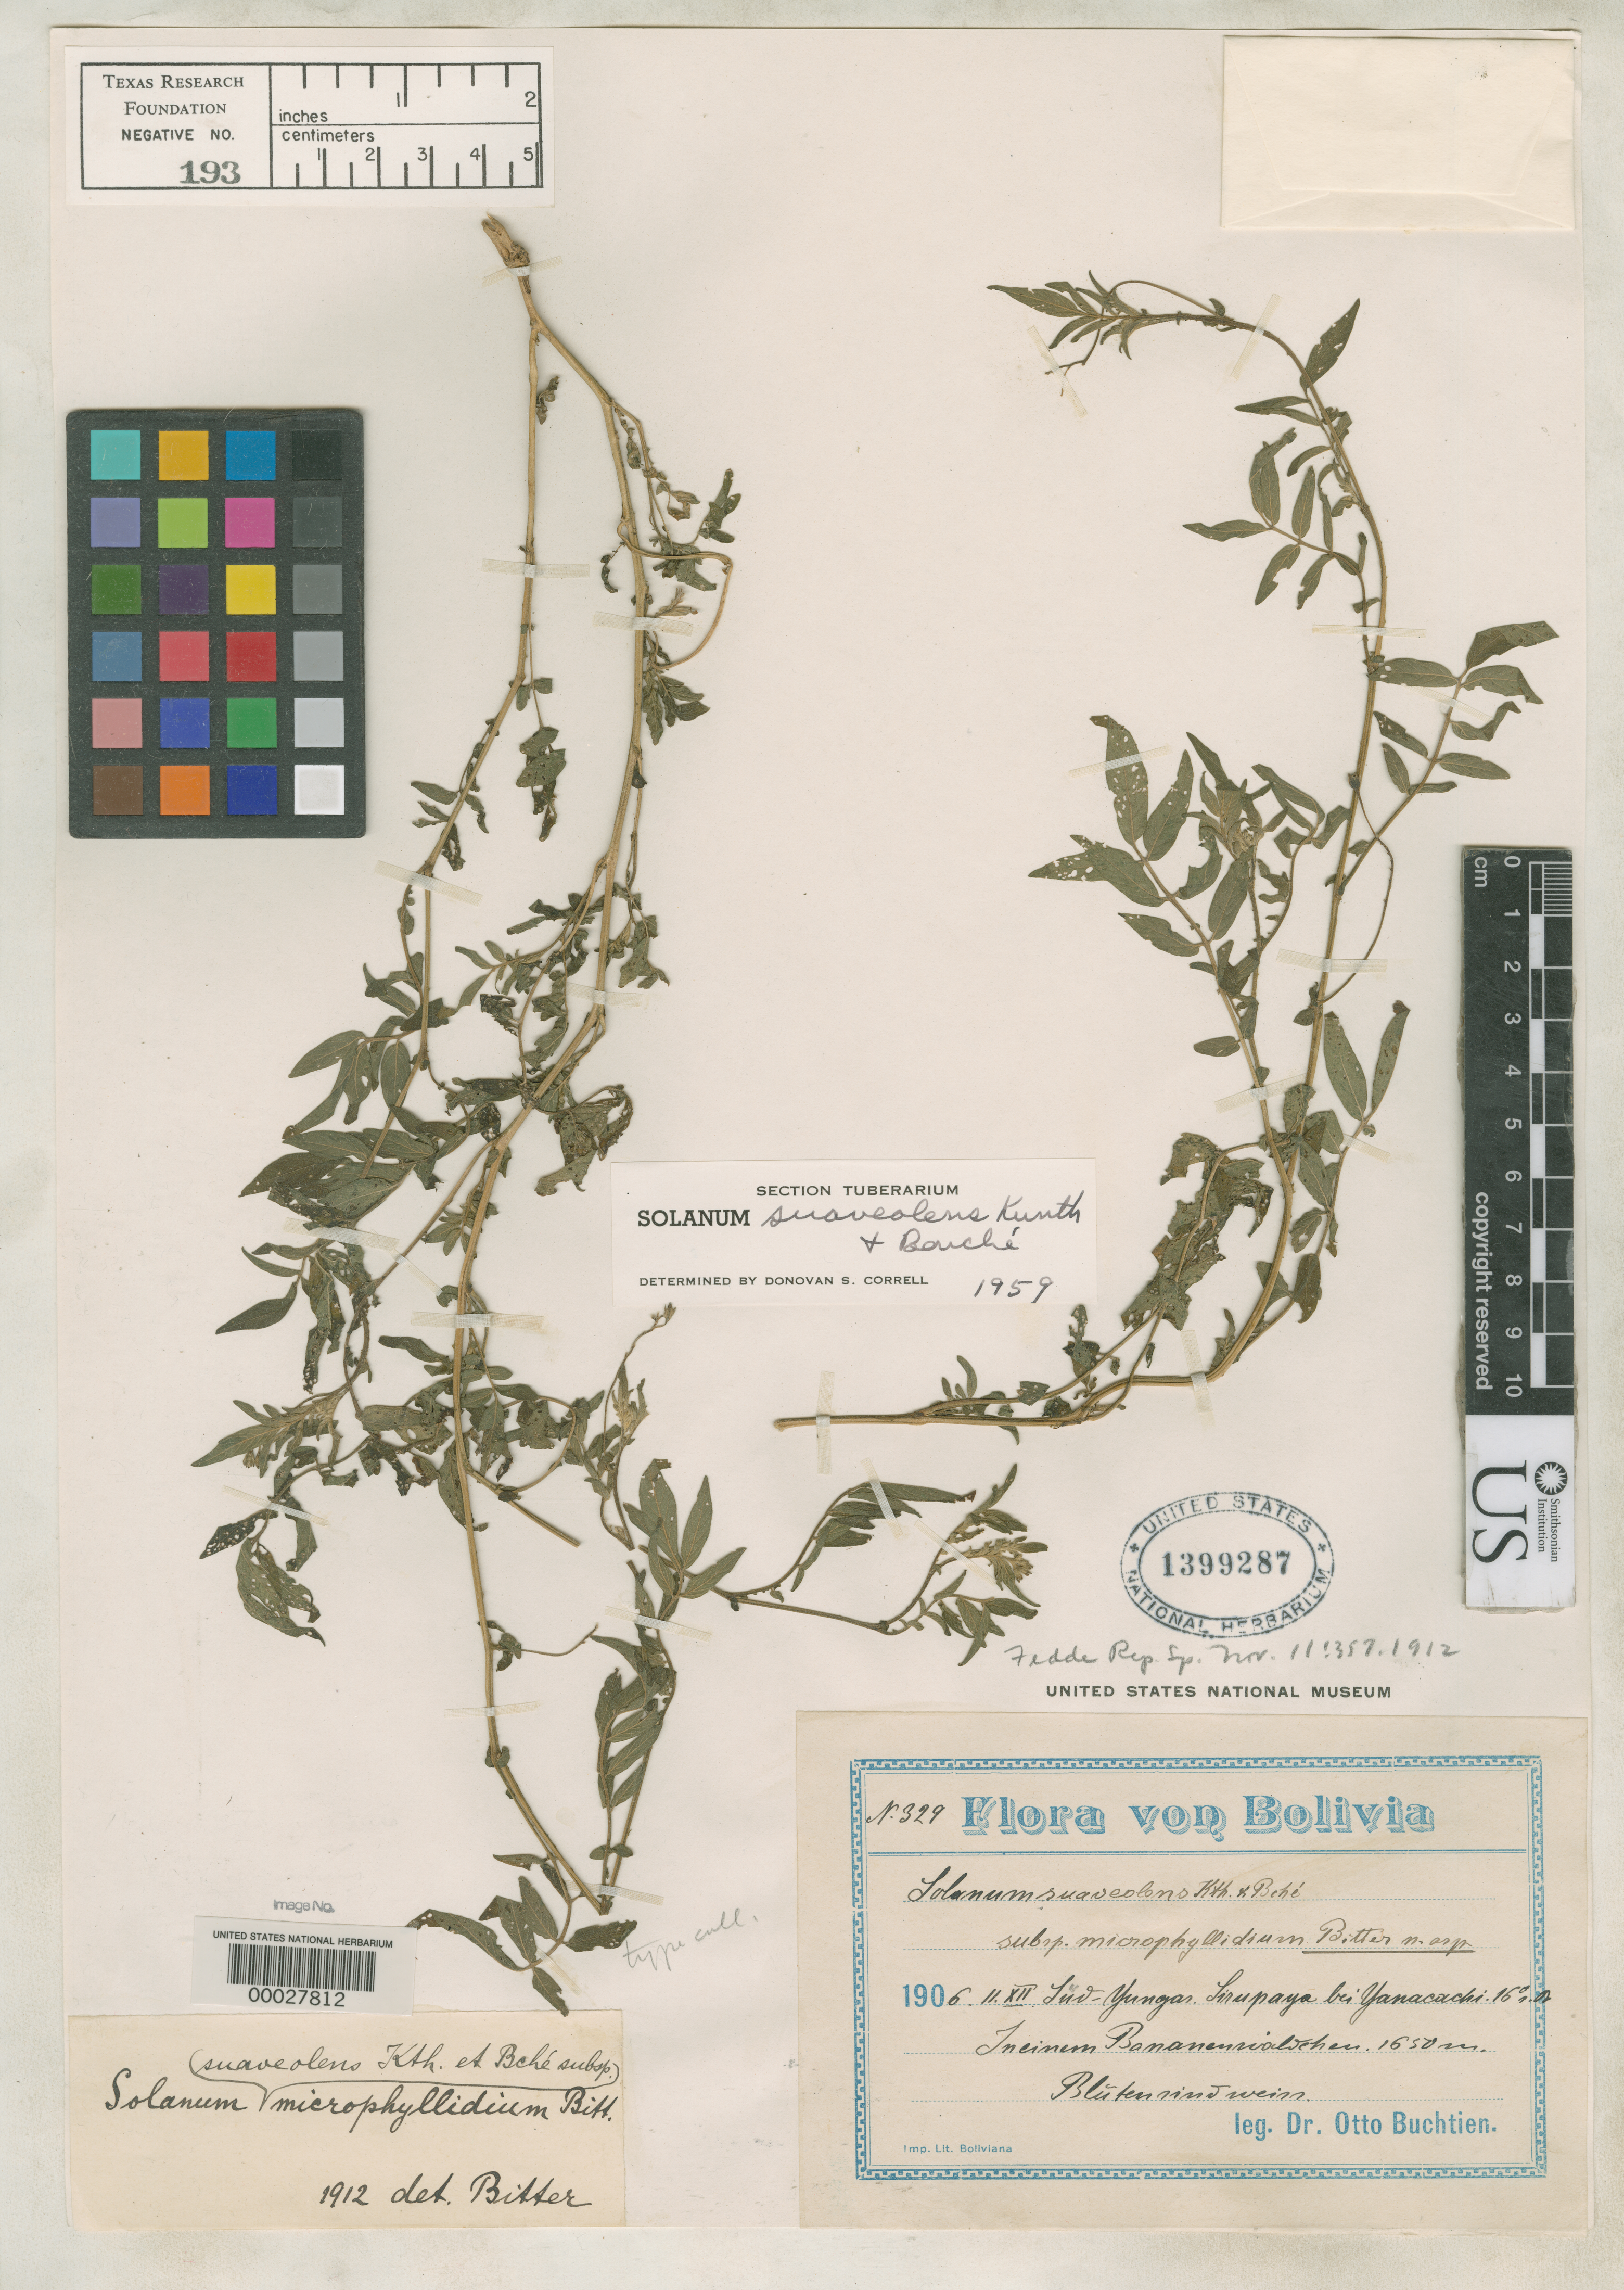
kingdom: Plantae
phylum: Tracheophyta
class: Magnoliopsida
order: Solanales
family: Solanaceae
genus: Solanum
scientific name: Solanum suaveolens subsp. microphyllidium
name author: Bitter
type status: Isotype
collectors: O. Buchtien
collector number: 329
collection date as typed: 11 Dec 1906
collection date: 1906-12-11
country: Bolivia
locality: Yungas, Sirupaya prope Yanacachi.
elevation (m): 1650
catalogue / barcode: US 1399287